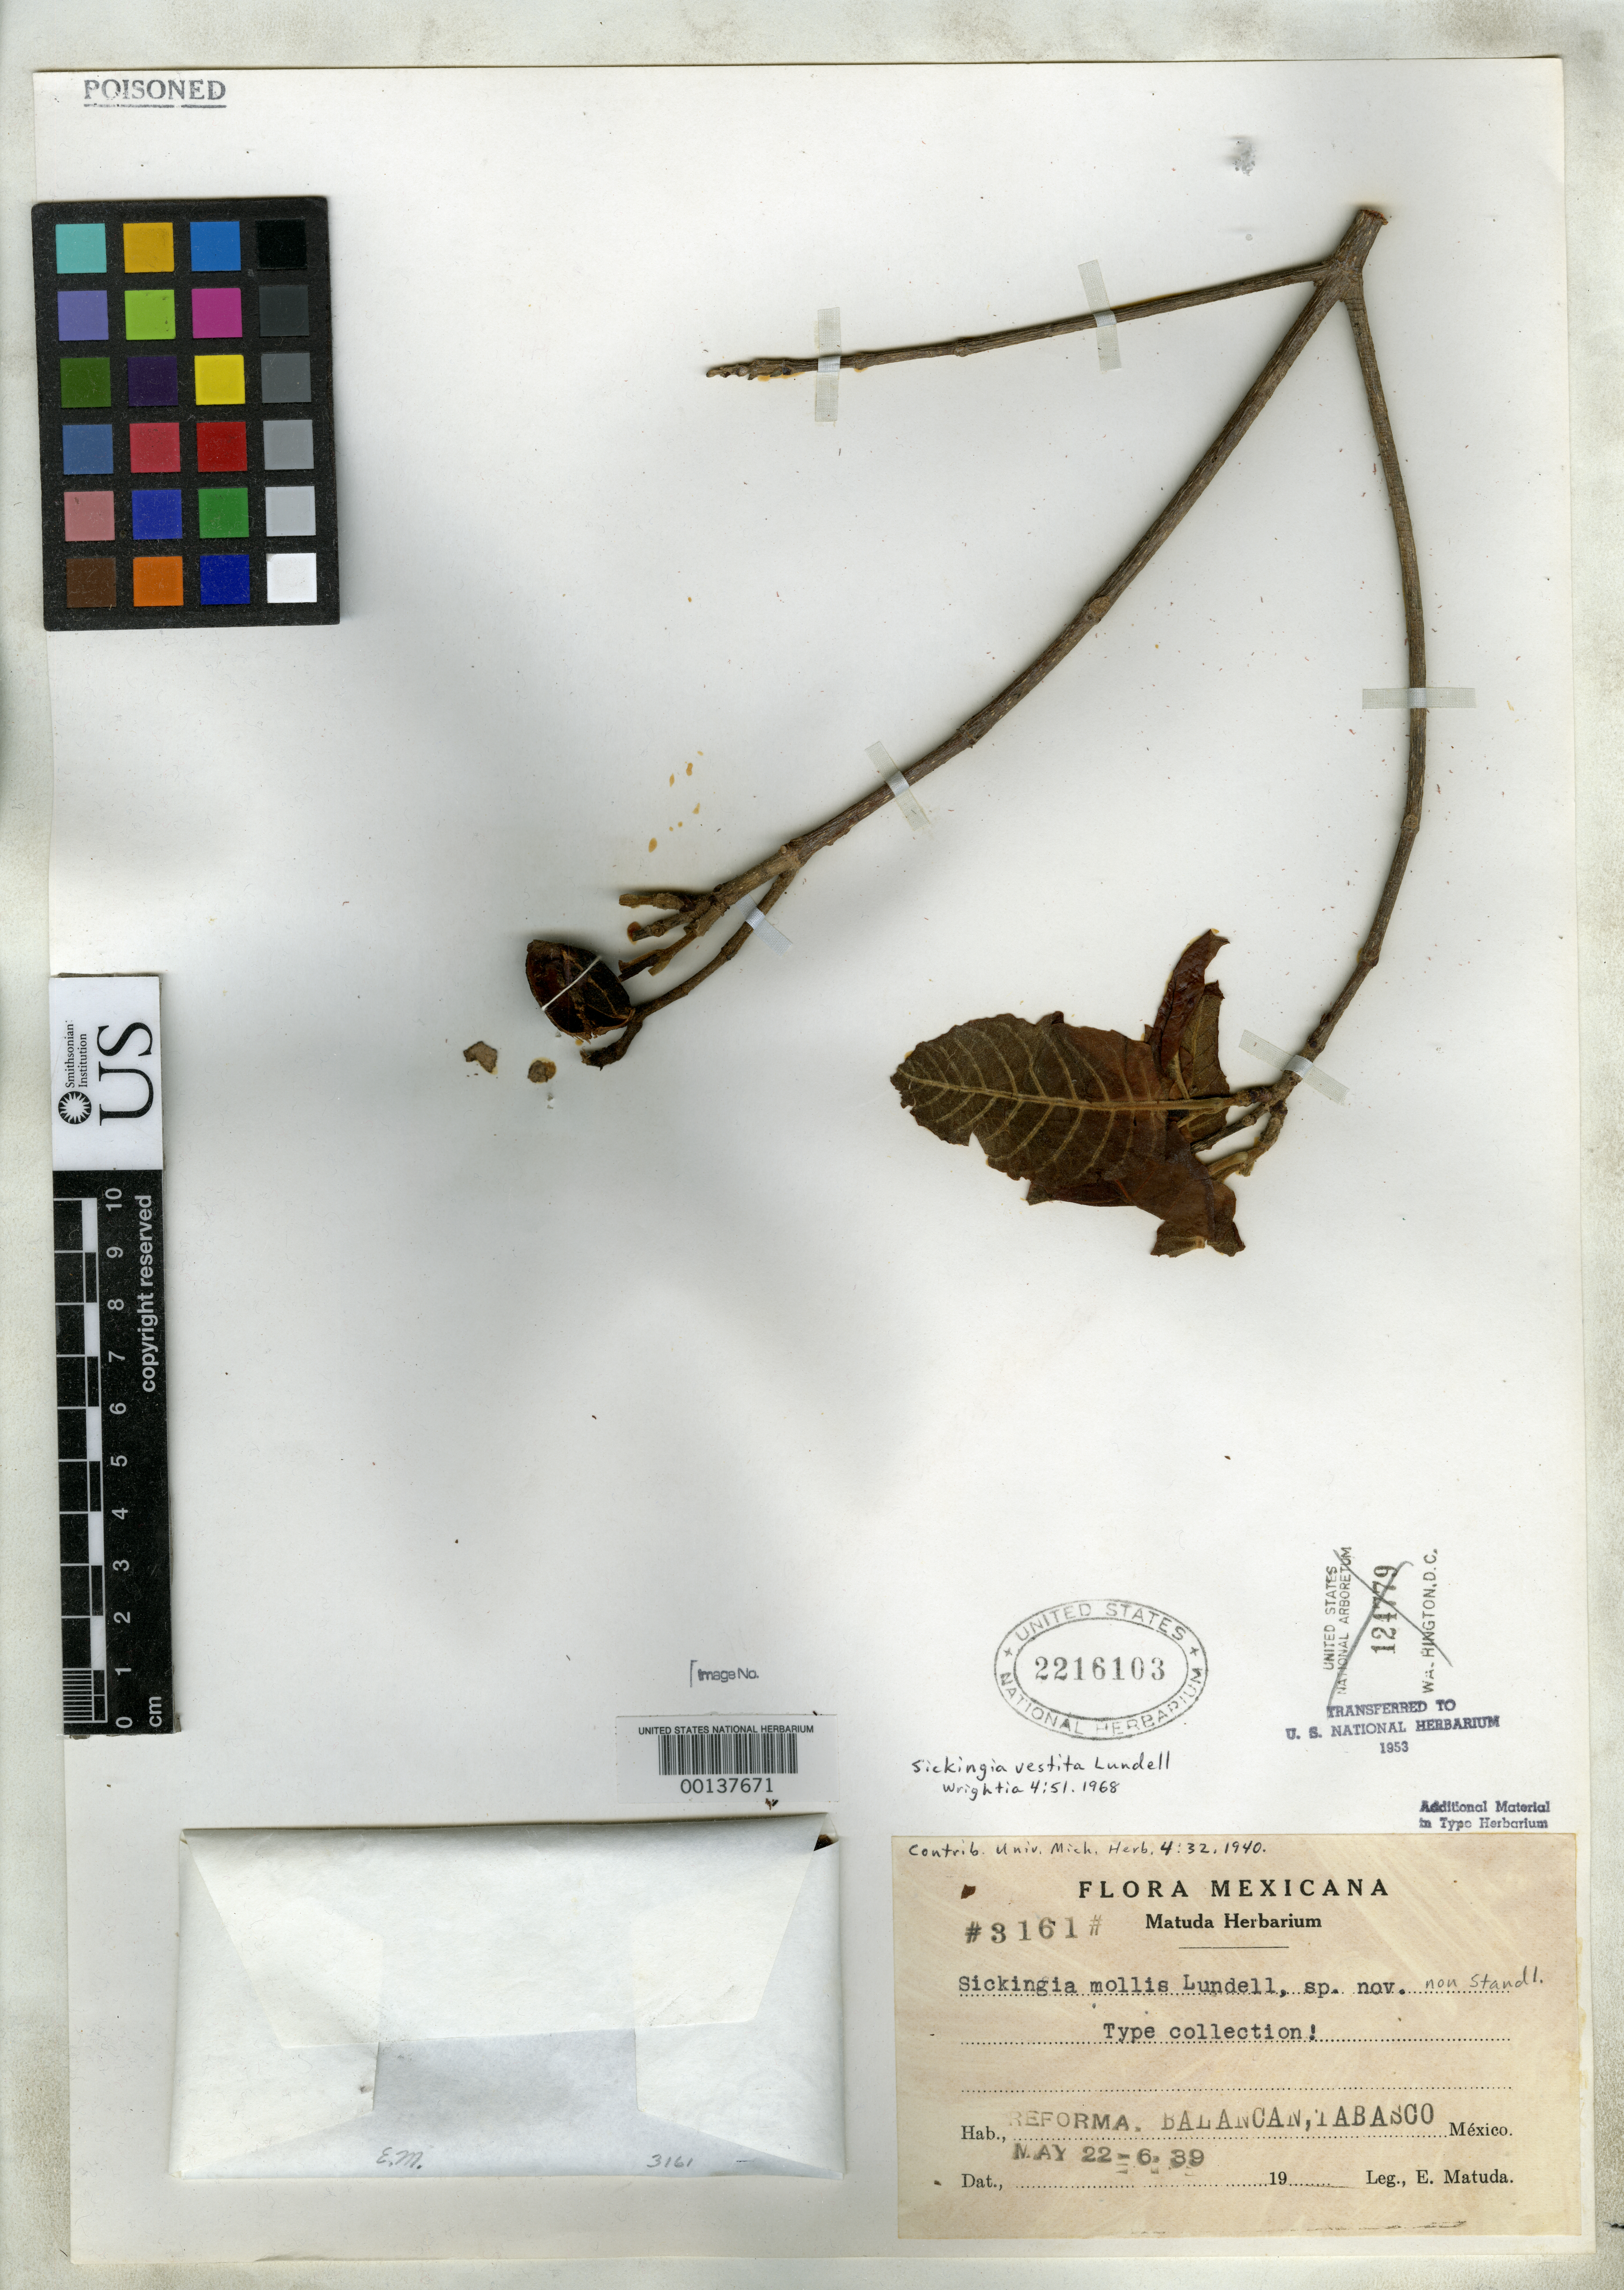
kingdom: Plantae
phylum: Tracheophyta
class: Magnoliopsida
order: Gentianales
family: Rubiaceae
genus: Sickingia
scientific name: Sickingia mollis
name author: Lundell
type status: Isotype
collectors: E. Matuda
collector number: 3161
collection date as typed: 22 May 1939 to 26 May 1939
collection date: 1939-05-22/1939-05-26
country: Mexico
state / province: Tabasco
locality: Balancan, Reforma.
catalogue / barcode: US 2216103